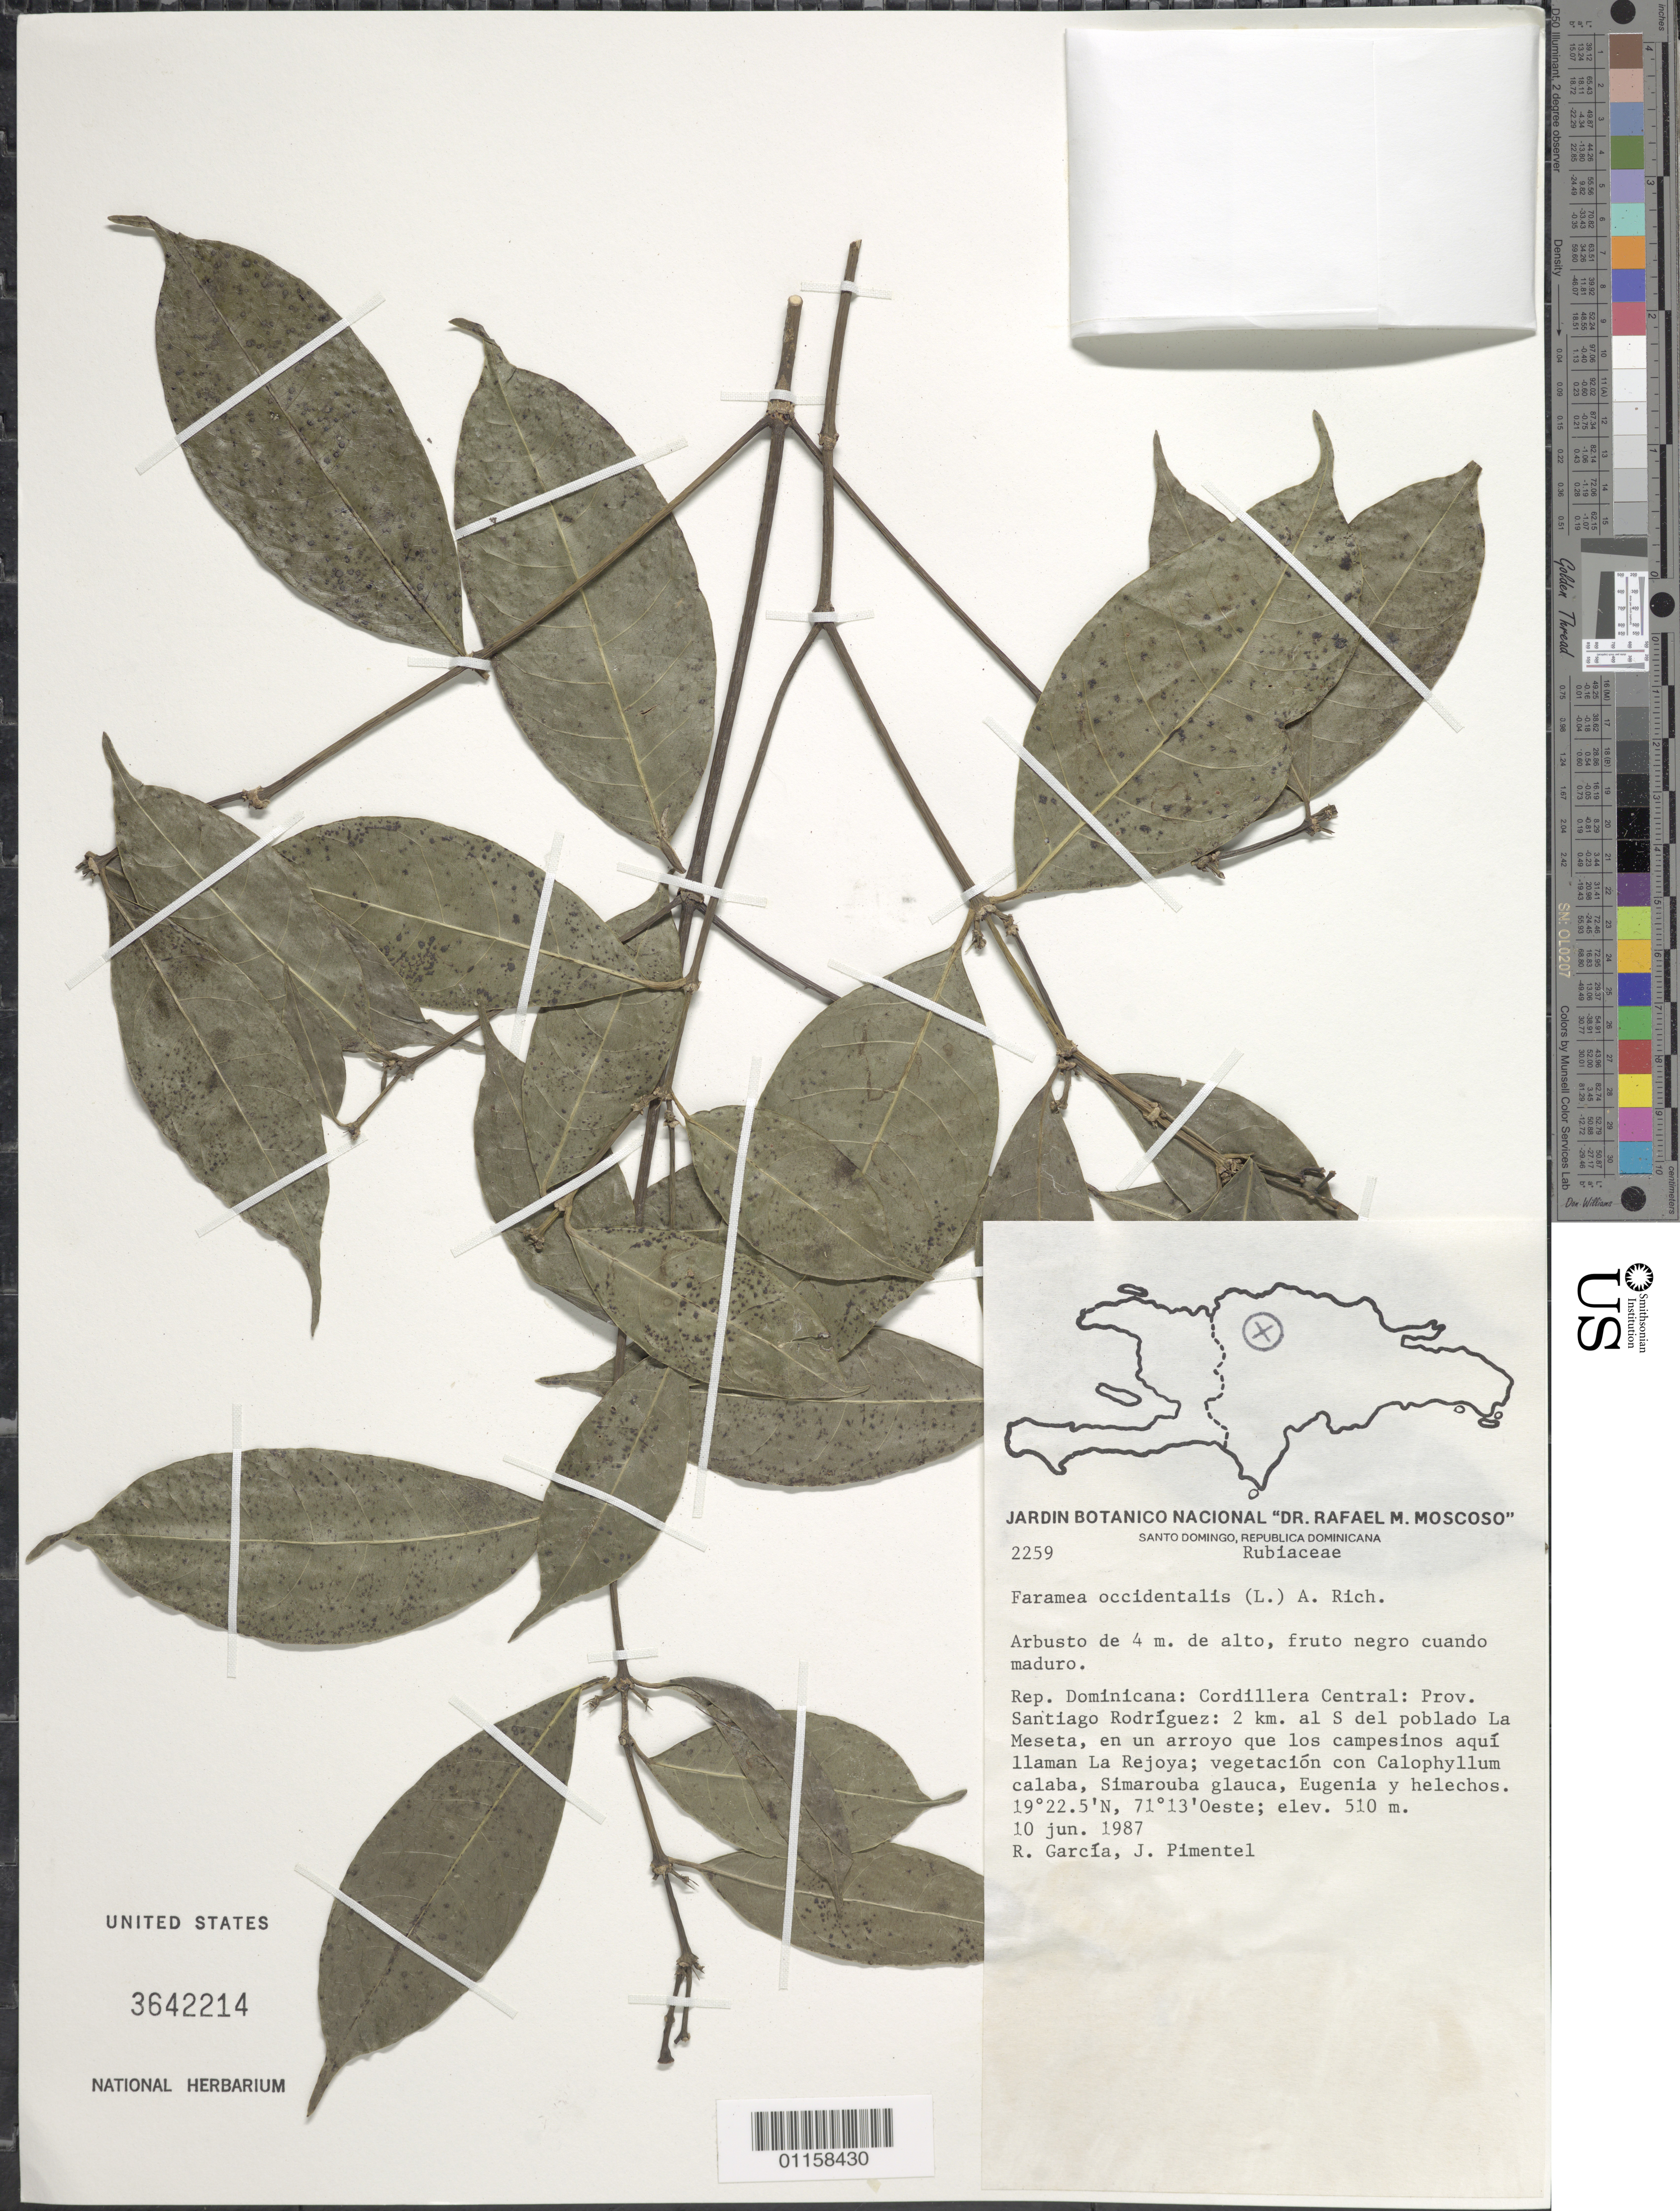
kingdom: Plantae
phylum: Tracheophyta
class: Magnoliopsida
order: Gentianales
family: Rubiaceae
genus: Faramea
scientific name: Faramea occidentalis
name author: (L.) A. Rich.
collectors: R. García & J. Pimentel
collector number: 2259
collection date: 1987-06-10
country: Dominican Republic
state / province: Santiago Rodríguez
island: Hispaniola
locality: Cordillera Central; 2 km al S del pueblo la Meseta, en un arroyo que los campesinos aquí llaman La Rejoya.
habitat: Vegetación con Calophyllum calaba, Simarouba glauca, Eugenia y helechos.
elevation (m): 510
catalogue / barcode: US 3642214